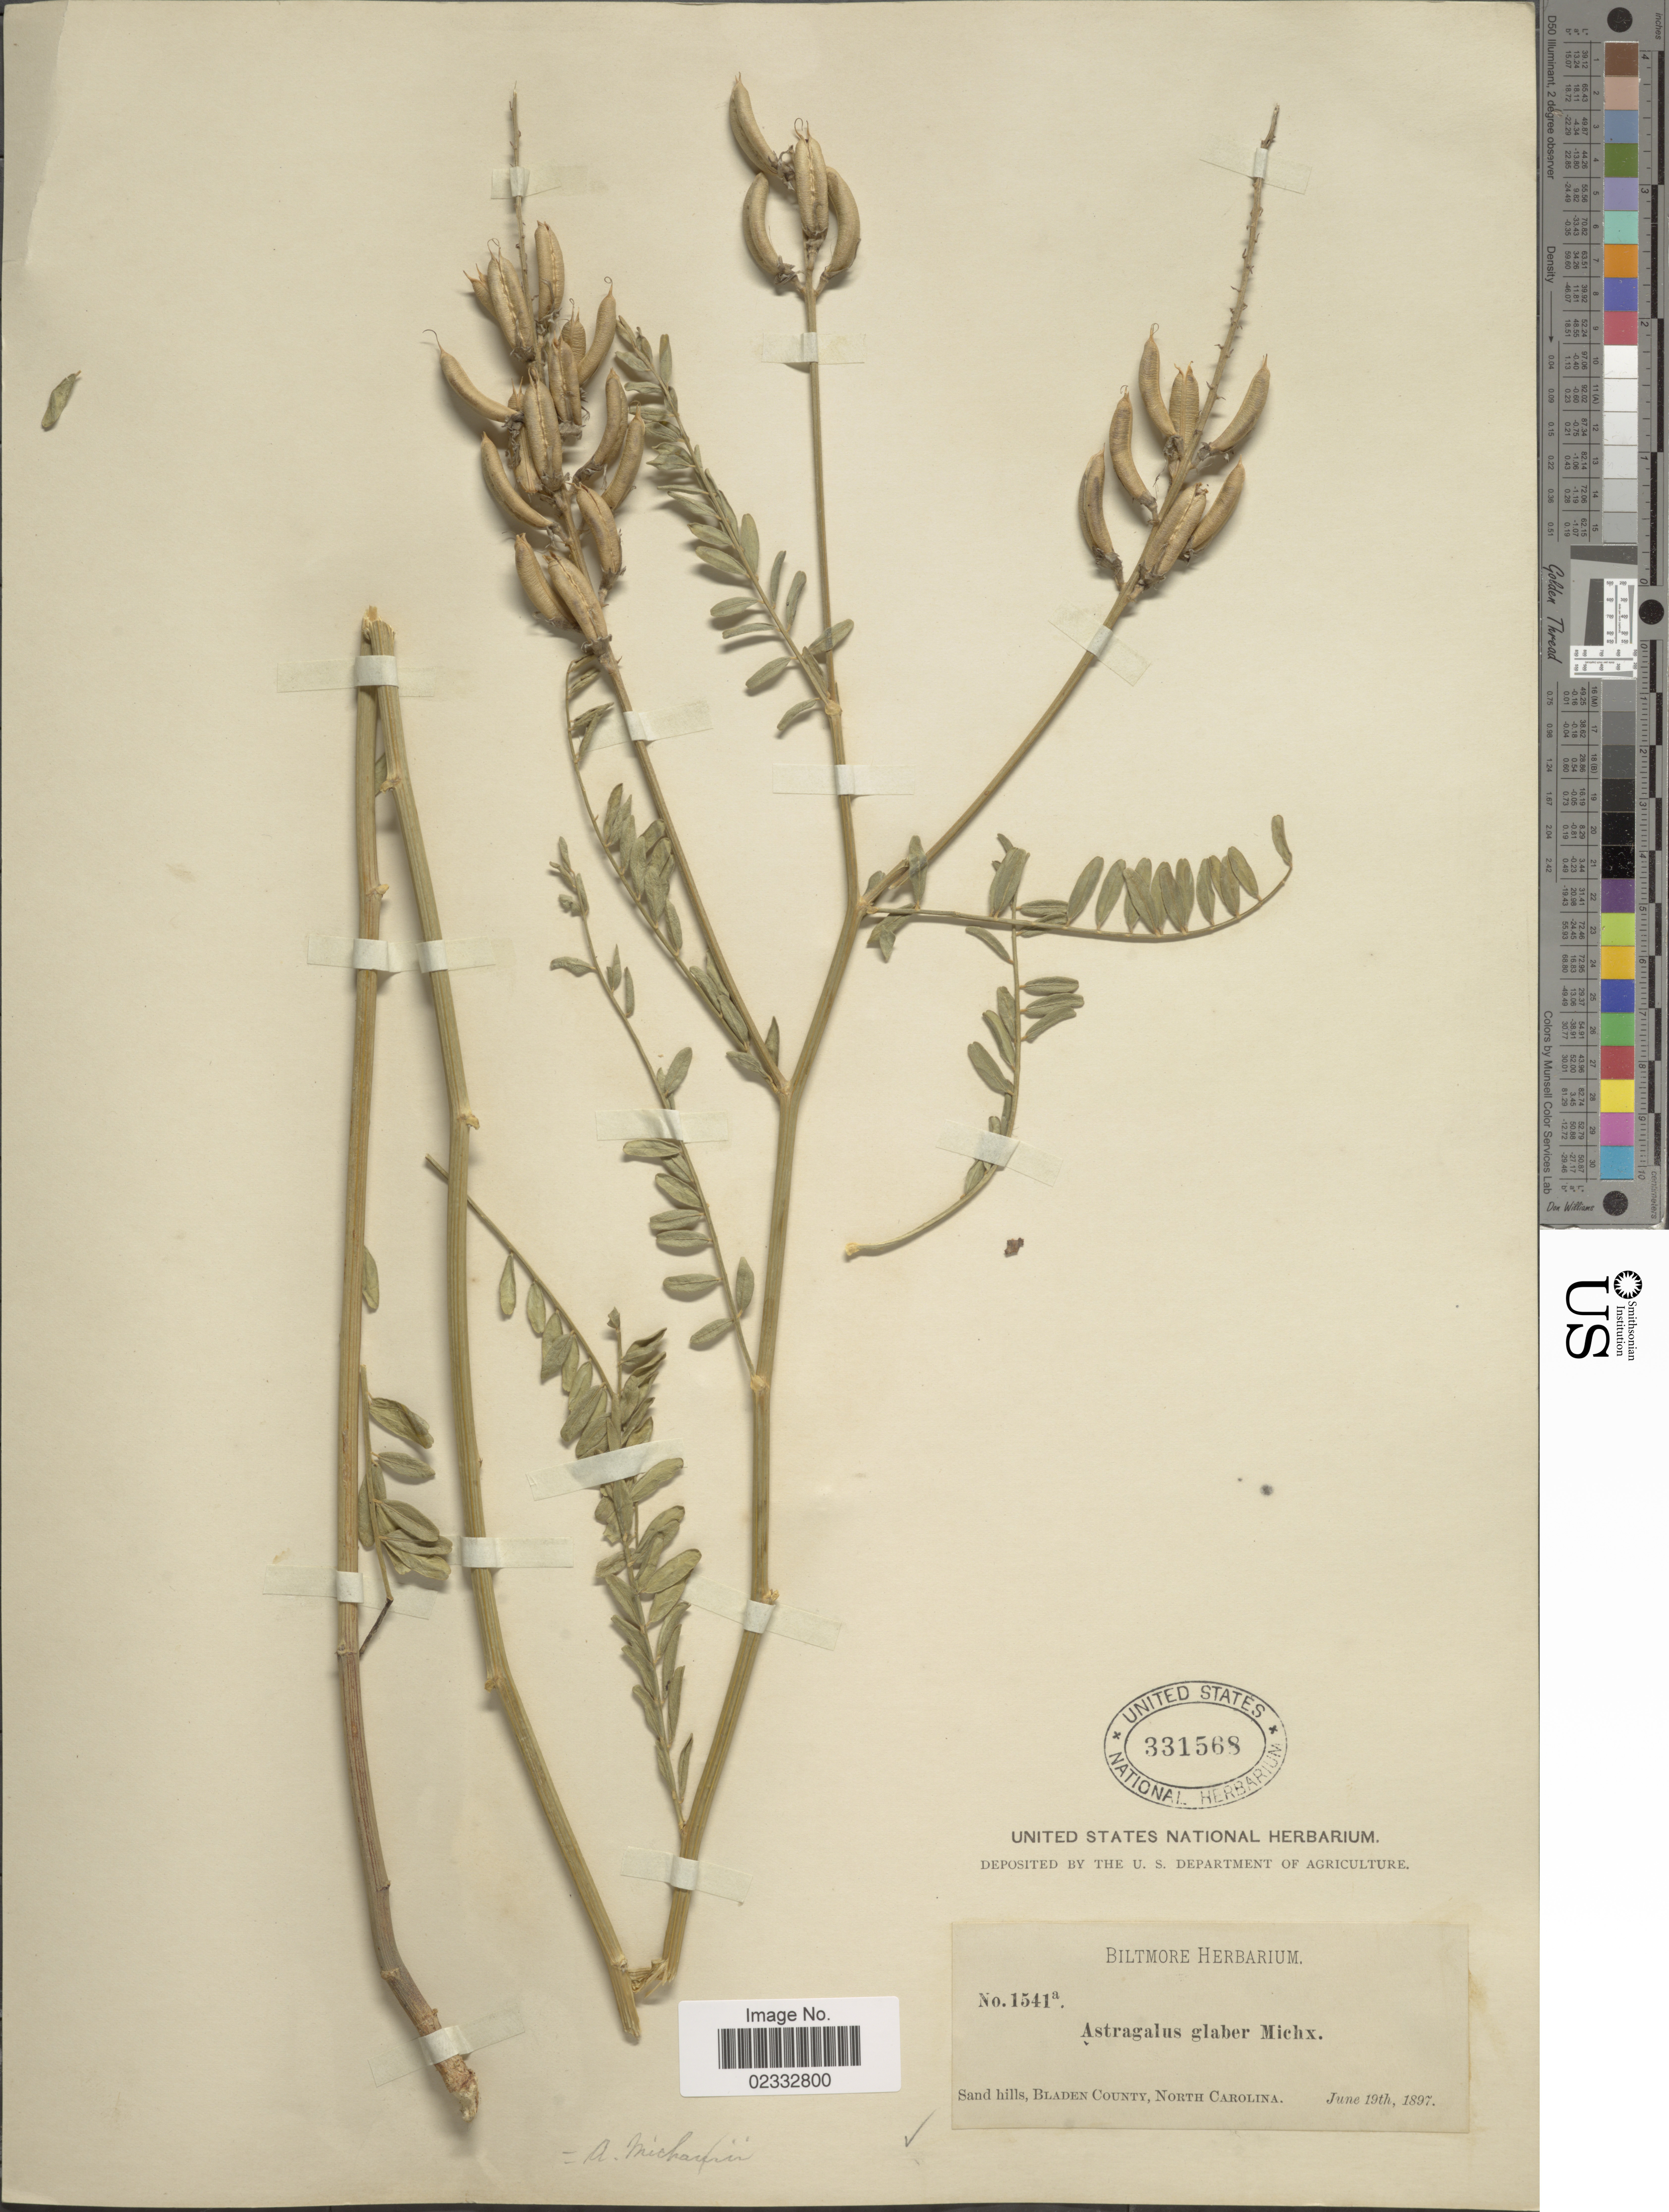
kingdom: Plantae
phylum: Tracheophyta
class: Magnoliopsida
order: Fabales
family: Fabaceae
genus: Astragalus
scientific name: Astragalus michauxii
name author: (Kuntze) F.J. Herm.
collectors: ex herb. Biltmore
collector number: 1541a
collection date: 1897-06-19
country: United States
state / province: North Carolina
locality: Sand hills, Bladen County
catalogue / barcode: US 331568